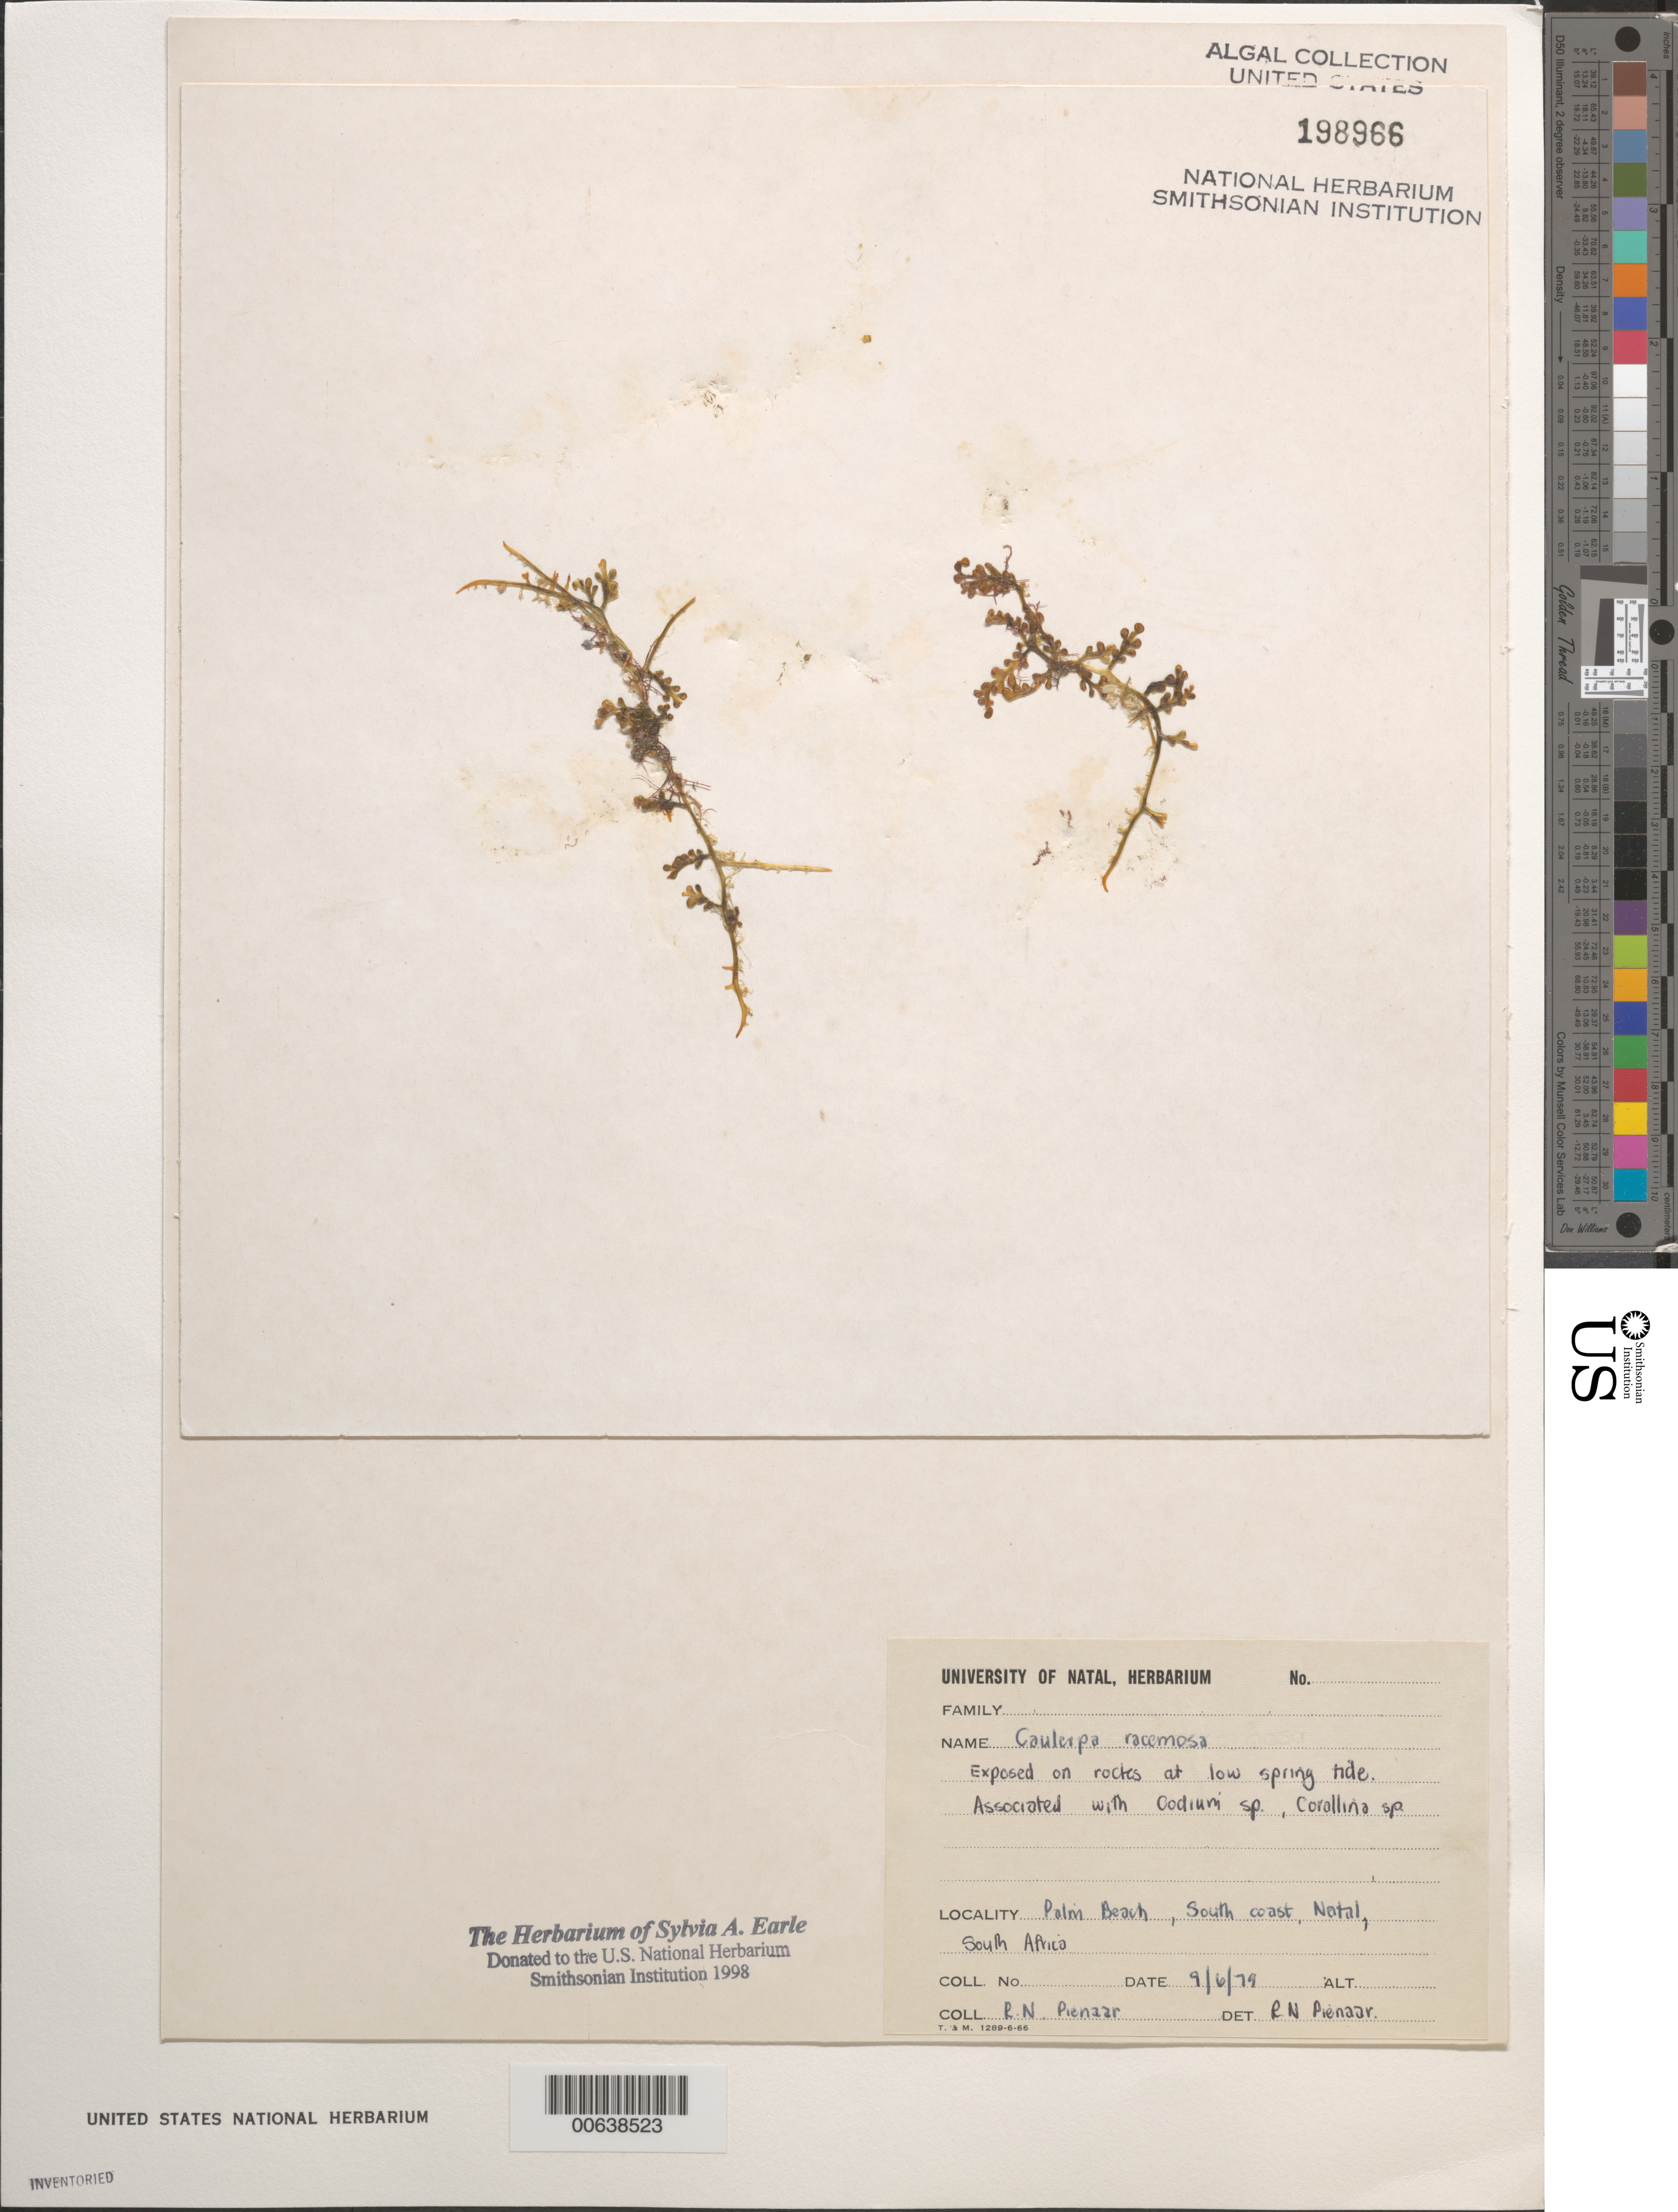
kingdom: Plantae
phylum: Chlorophyta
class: Ulvophyceae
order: Bryopsidales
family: Caulerpaceae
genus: Caulerpa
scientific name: Caulerpa racemosa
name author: (Forssk.) J. Agardh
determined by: Pienaar, R. N.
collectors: R. Pienaar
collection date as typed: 09 Jun 1979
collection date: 1979-06-09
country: South Africa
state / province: KwaZulu-Natal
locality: Palm Beach, South Coast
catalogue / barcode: US 198966